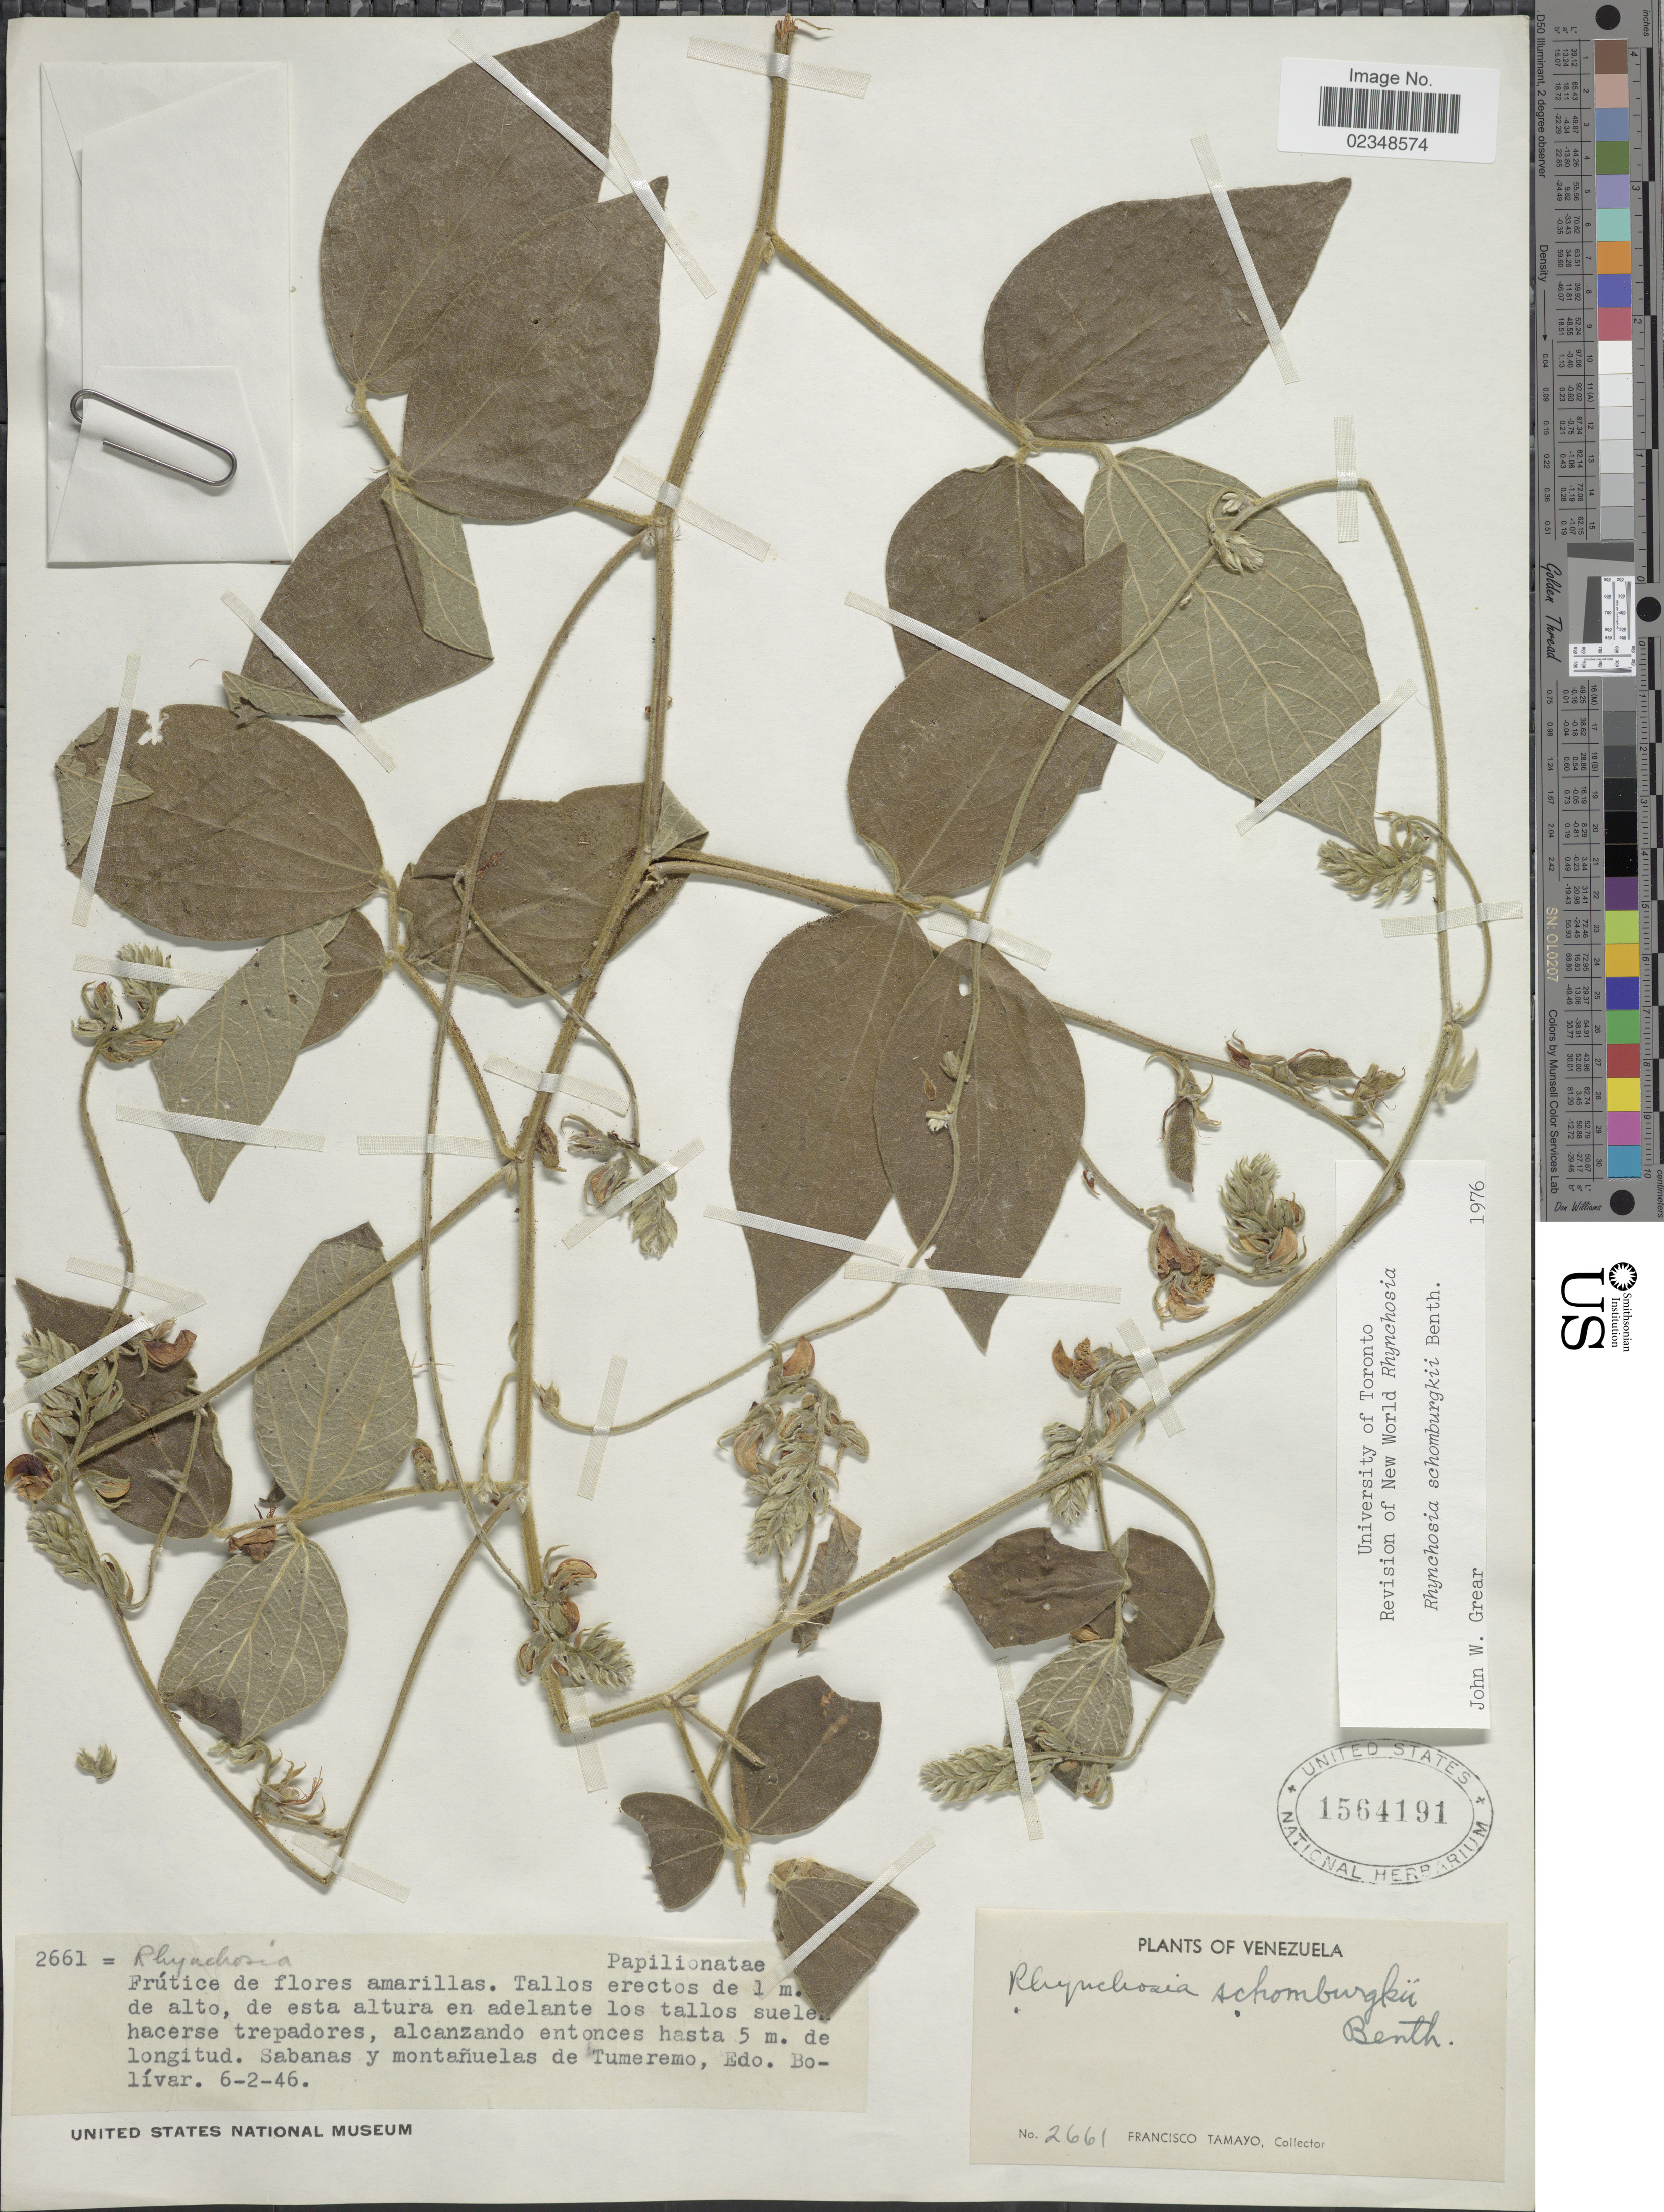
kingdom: Plantae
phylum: Tracheophyta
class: Magnoliopsida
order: Fabales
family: Fabaceae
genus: Rhynchosia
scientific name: Rhynchosia schomburgkii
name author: Benth. in Mart.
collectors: F. Tamayo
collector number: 2661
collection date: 1946-06-02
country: Venezuela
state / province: Bolivar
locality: Sabanas y montañuelas de Tumeremo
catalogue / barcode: US 1564191